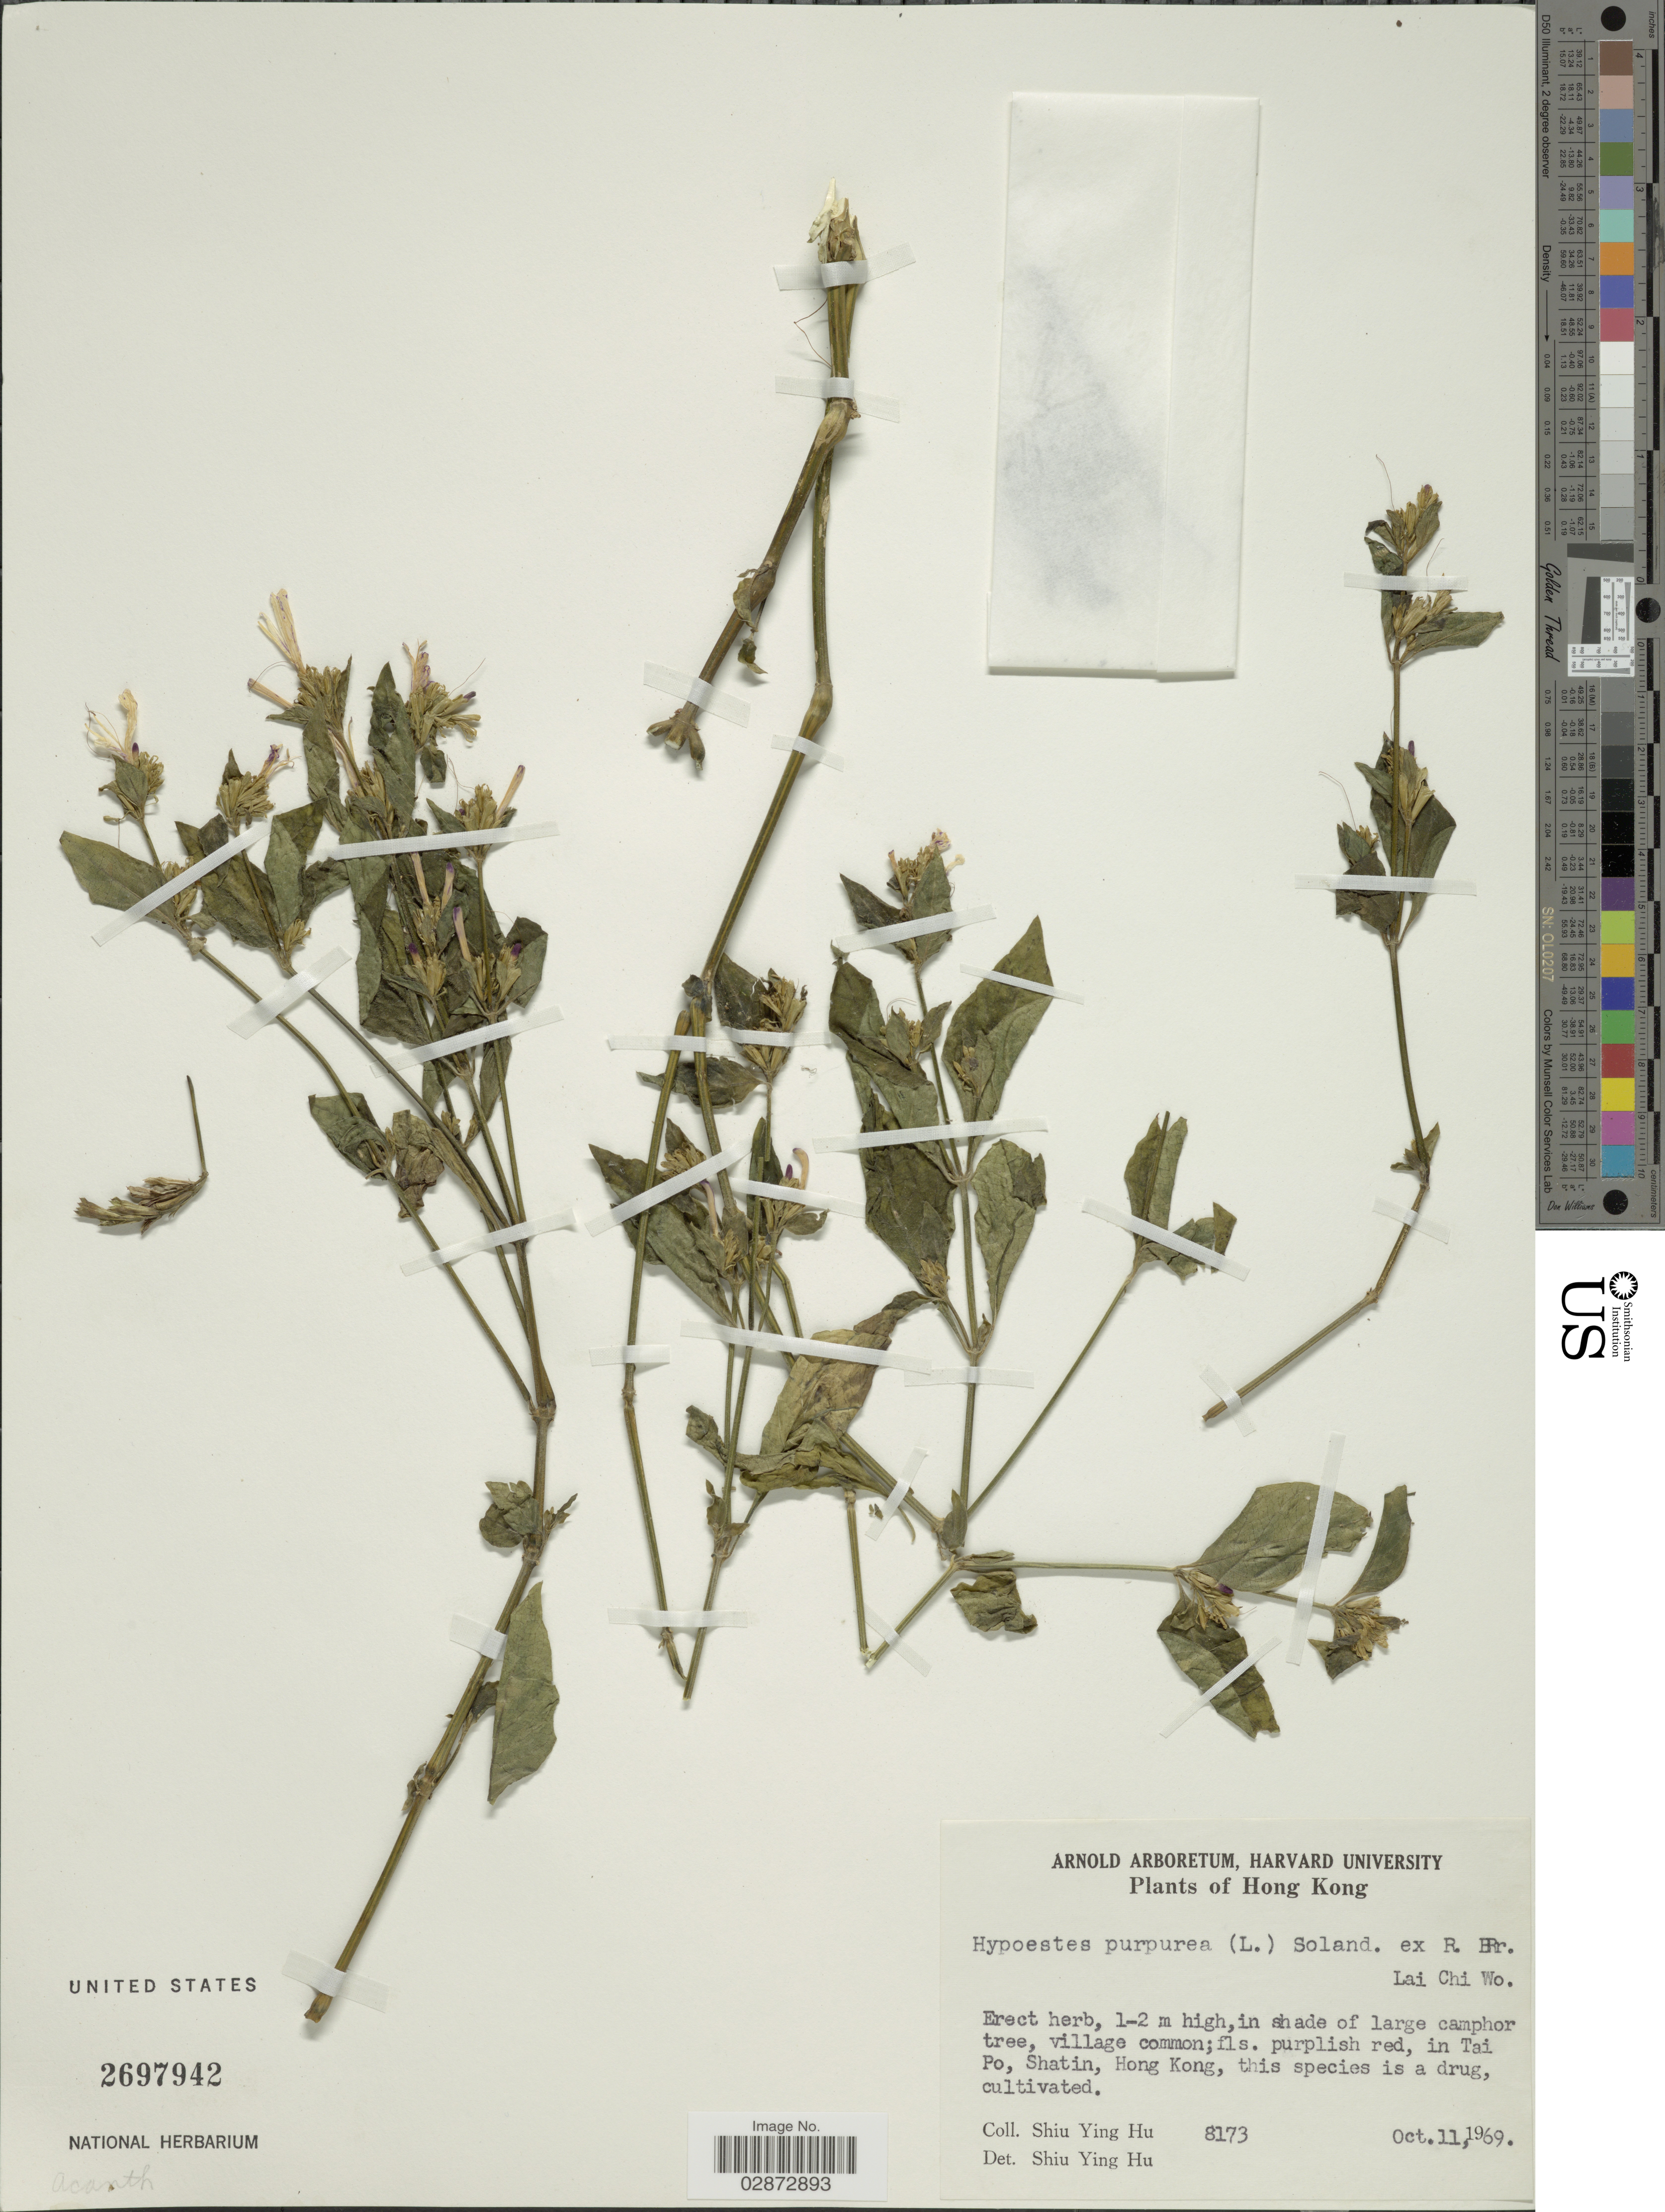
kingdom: Plantae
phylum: Tracheophyta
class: Magnoliopsida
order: Lamiales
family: Acanthaceae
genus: Hypoestes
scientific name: Hypoestes purpurea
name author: R. Br.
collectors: S. Y. Hu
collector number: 8173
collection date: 1969-10-11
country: China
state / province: Hong Kong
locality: Lai Chi Wo, In Tai Po, Shatin, Hong Kong.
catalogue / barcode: US 2697942